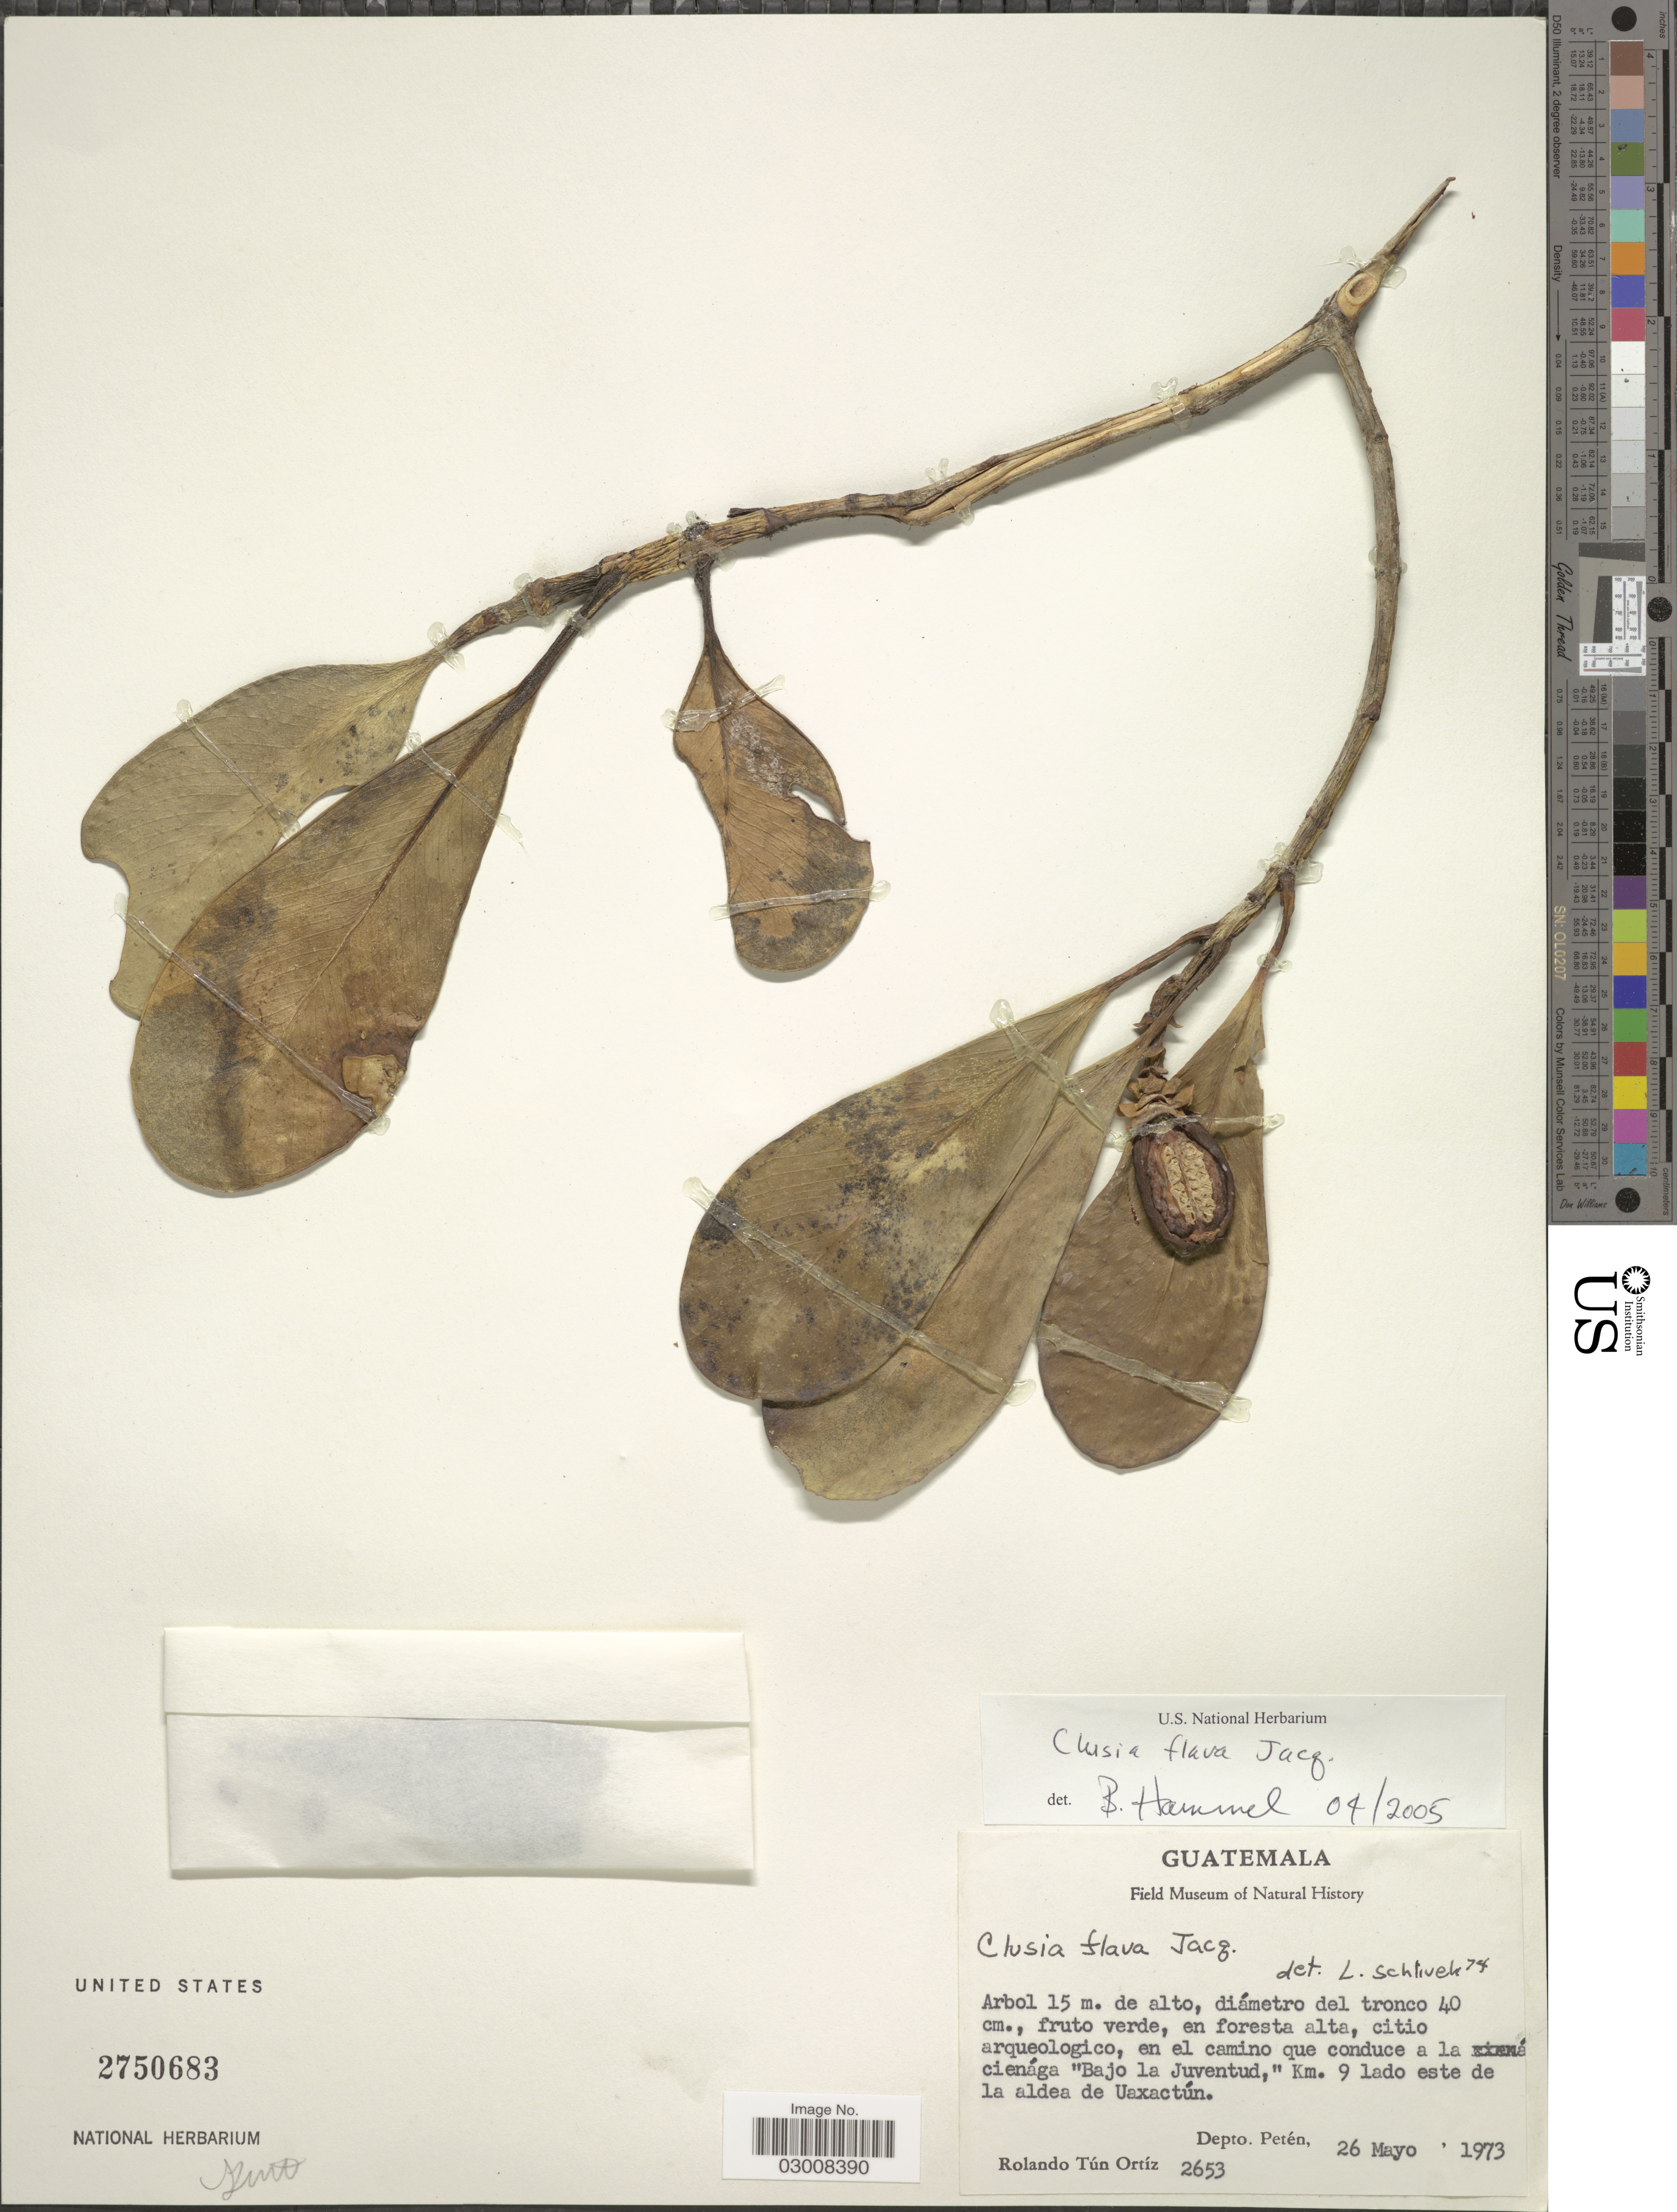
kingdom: Plantae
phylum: Tracheophyta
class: Magnoliopsida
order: Malpighiales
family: Clusiaceae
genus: Clusia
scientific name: Clusia flava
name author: Jacq.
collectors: R. Tún Ortíz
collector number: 2653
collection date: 1973-05-26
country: Guatemala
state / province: El Petén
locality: En el camino que conduce a la cienága "Bajo la Juvetud," Km. 9 lado este de la aldea de Uaxactún. Depto. Petén.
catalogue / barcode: US 2750683